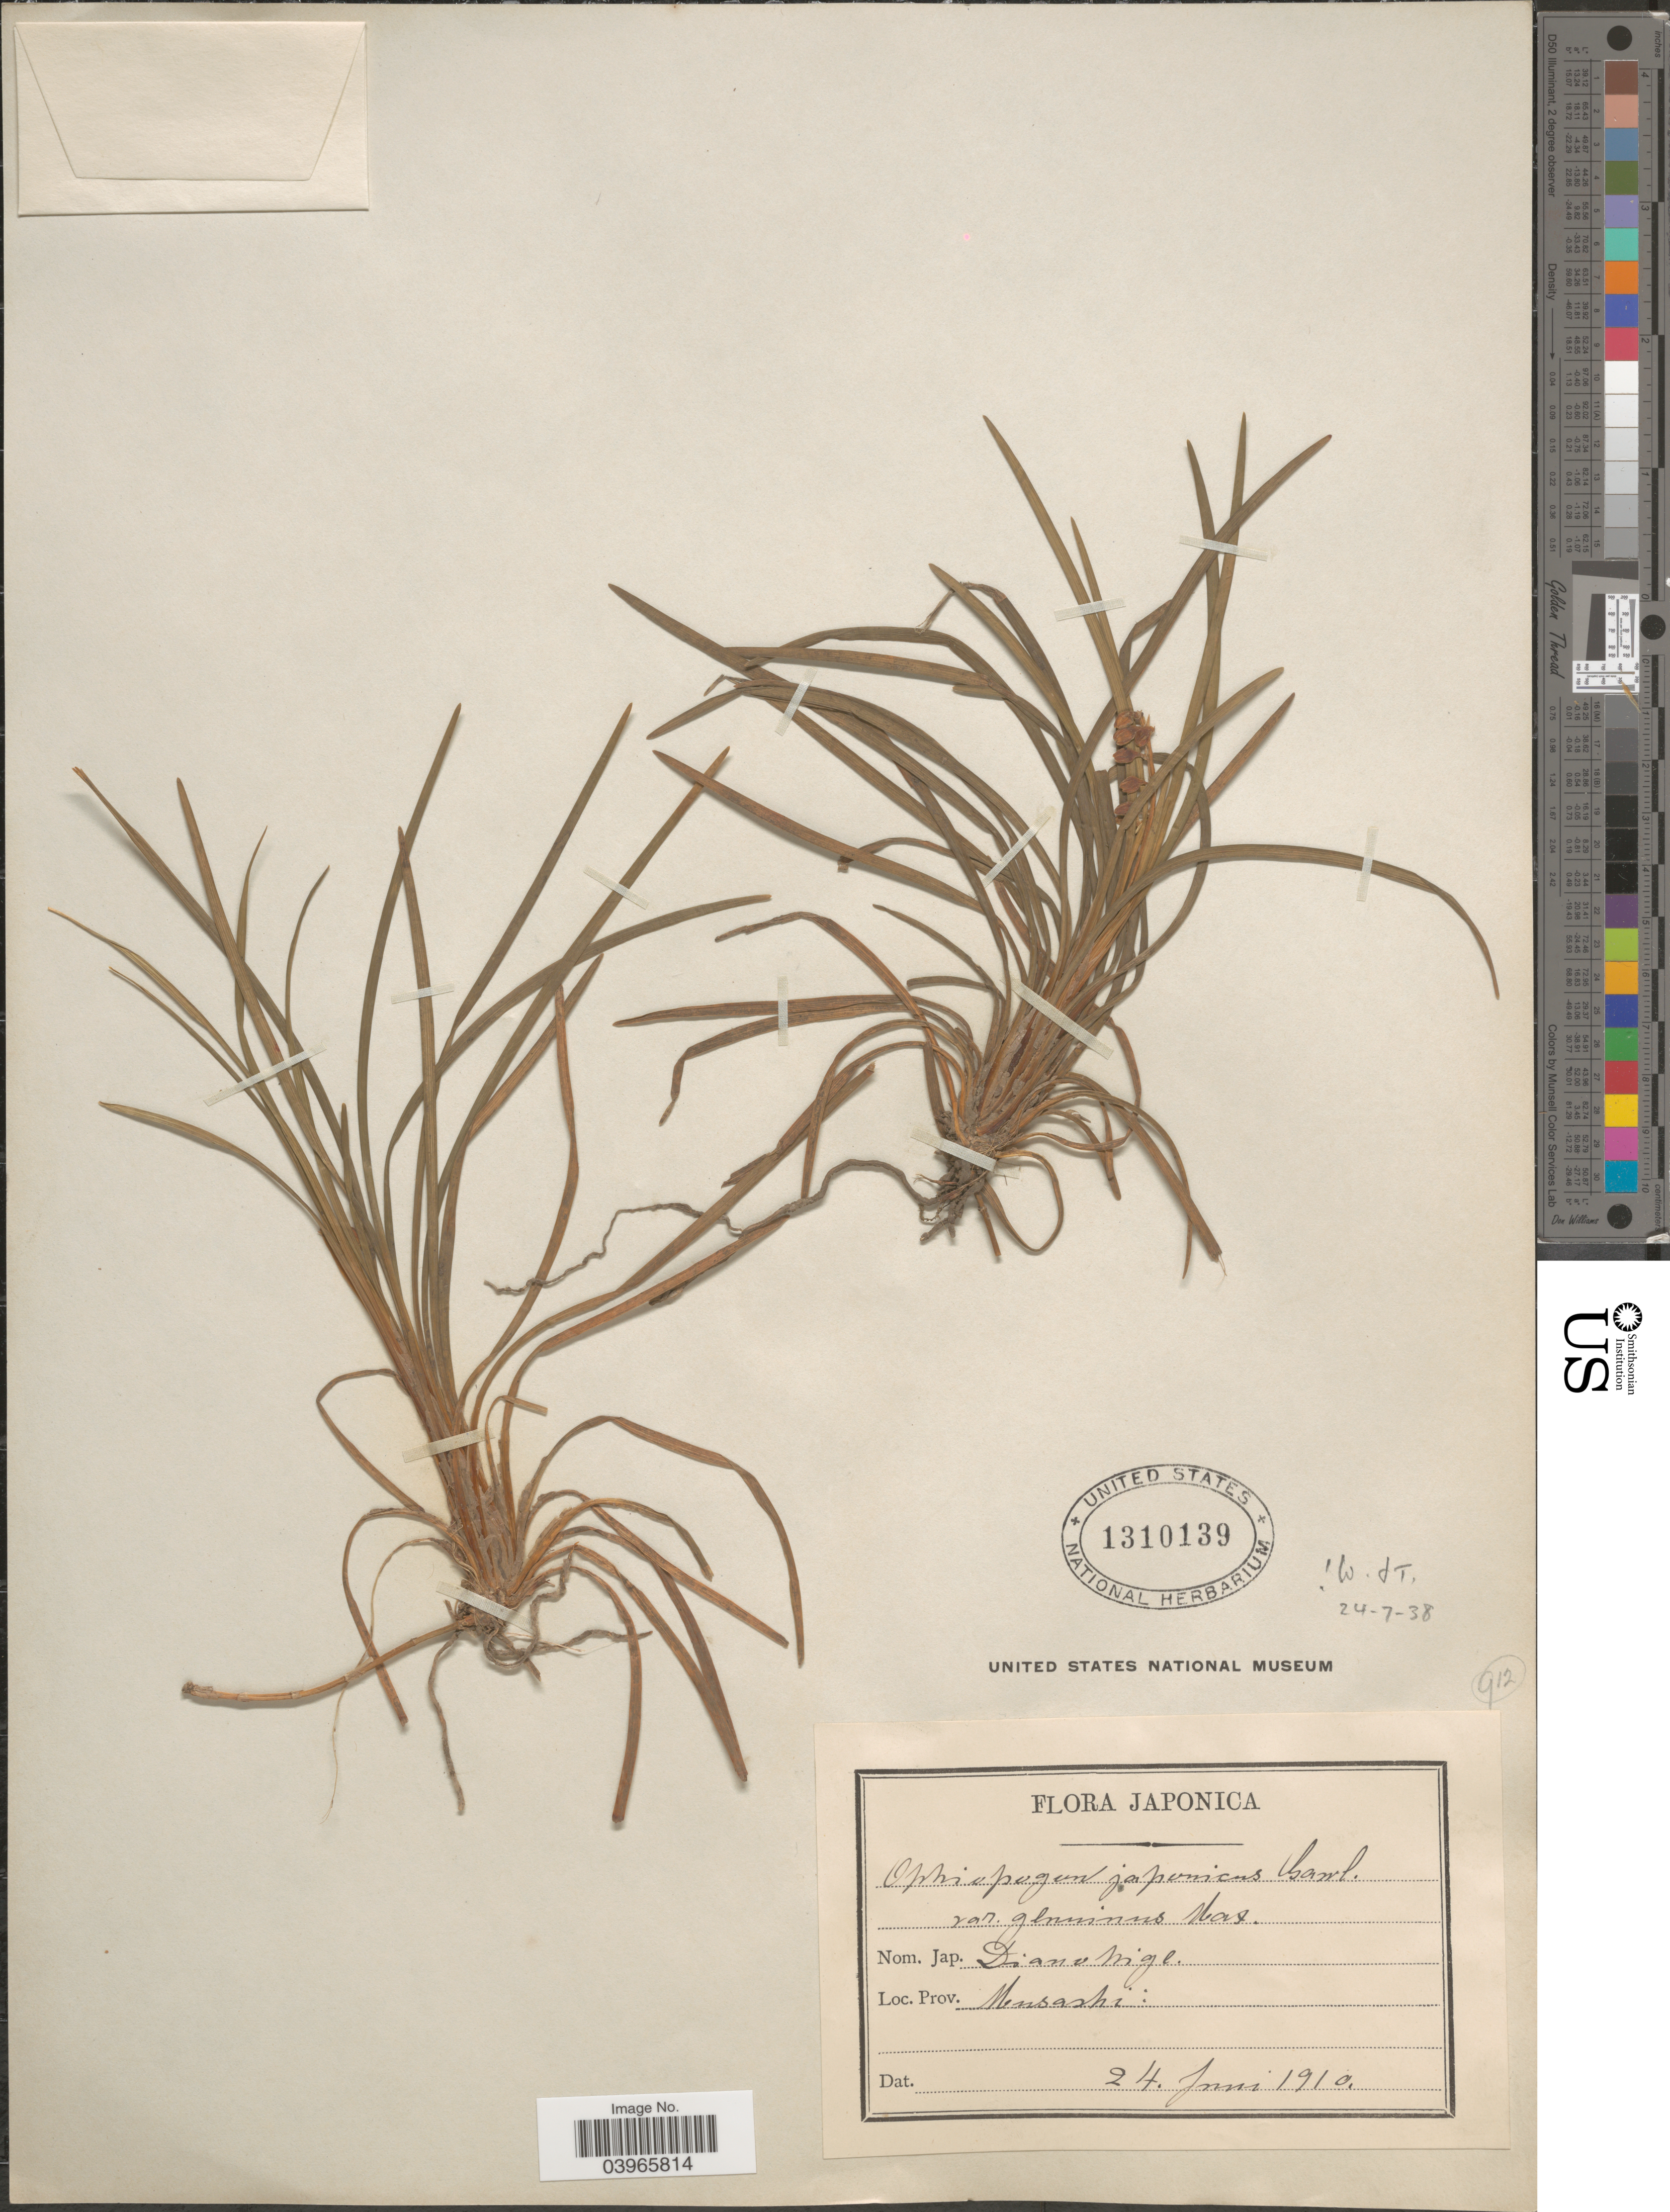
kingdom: Plantae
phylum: Tracheophyta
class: Liliopsida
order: Asparagales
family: Asparagaceae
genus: Ophiopogon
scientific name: Ophiopogon japonicus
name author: (L. f.) Ker Gawl.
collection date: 1910-06-24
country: Japan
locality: Prov. Musashi.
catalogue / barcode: US 1310139